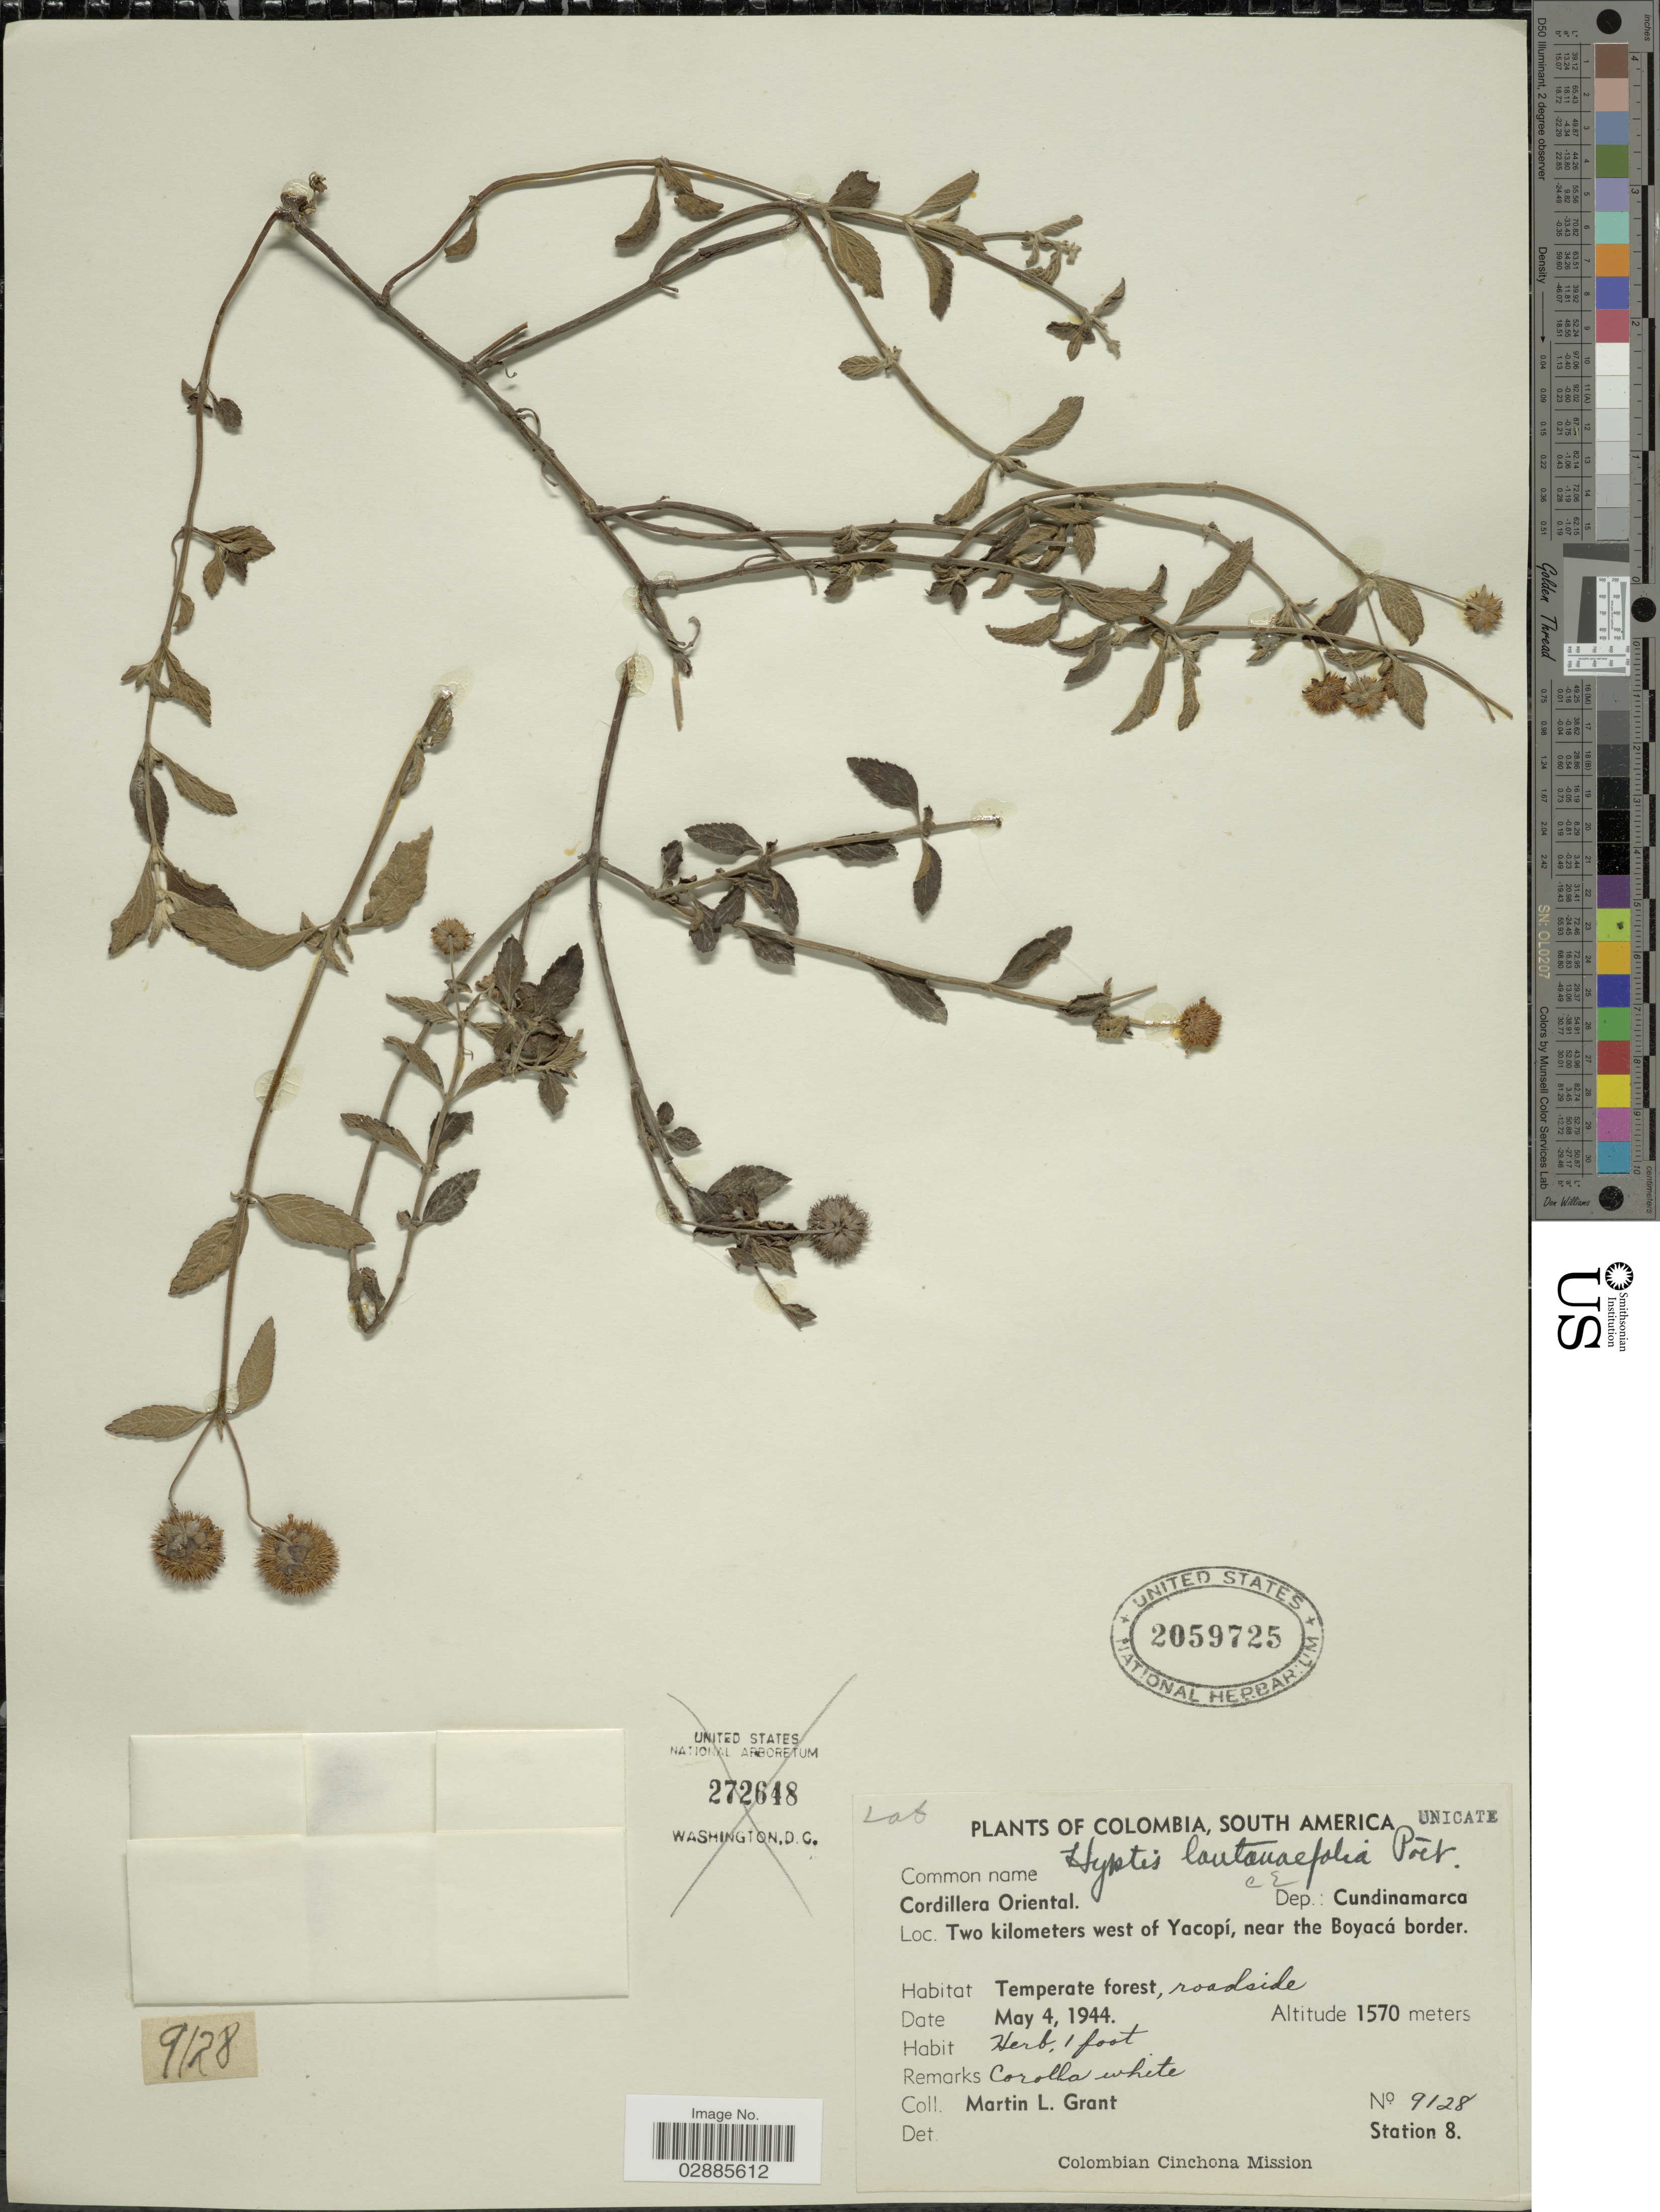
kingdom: Plantae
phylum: Tracheophyta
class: Magnoliopsida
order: Lamiales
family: Lamiaceae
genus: Hyptis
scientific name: Hyptis lantanifolia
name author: Poit.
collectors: M. L. Grant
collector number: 9128/8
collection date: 1944-05-04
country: Colombia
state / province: Cundinamarca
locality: Cordillera Oriental. Dep.: Cundinamarca. Two kilometers west of Yacopí, near the Boyacá border.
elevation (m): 1570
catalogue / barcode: US 2059725